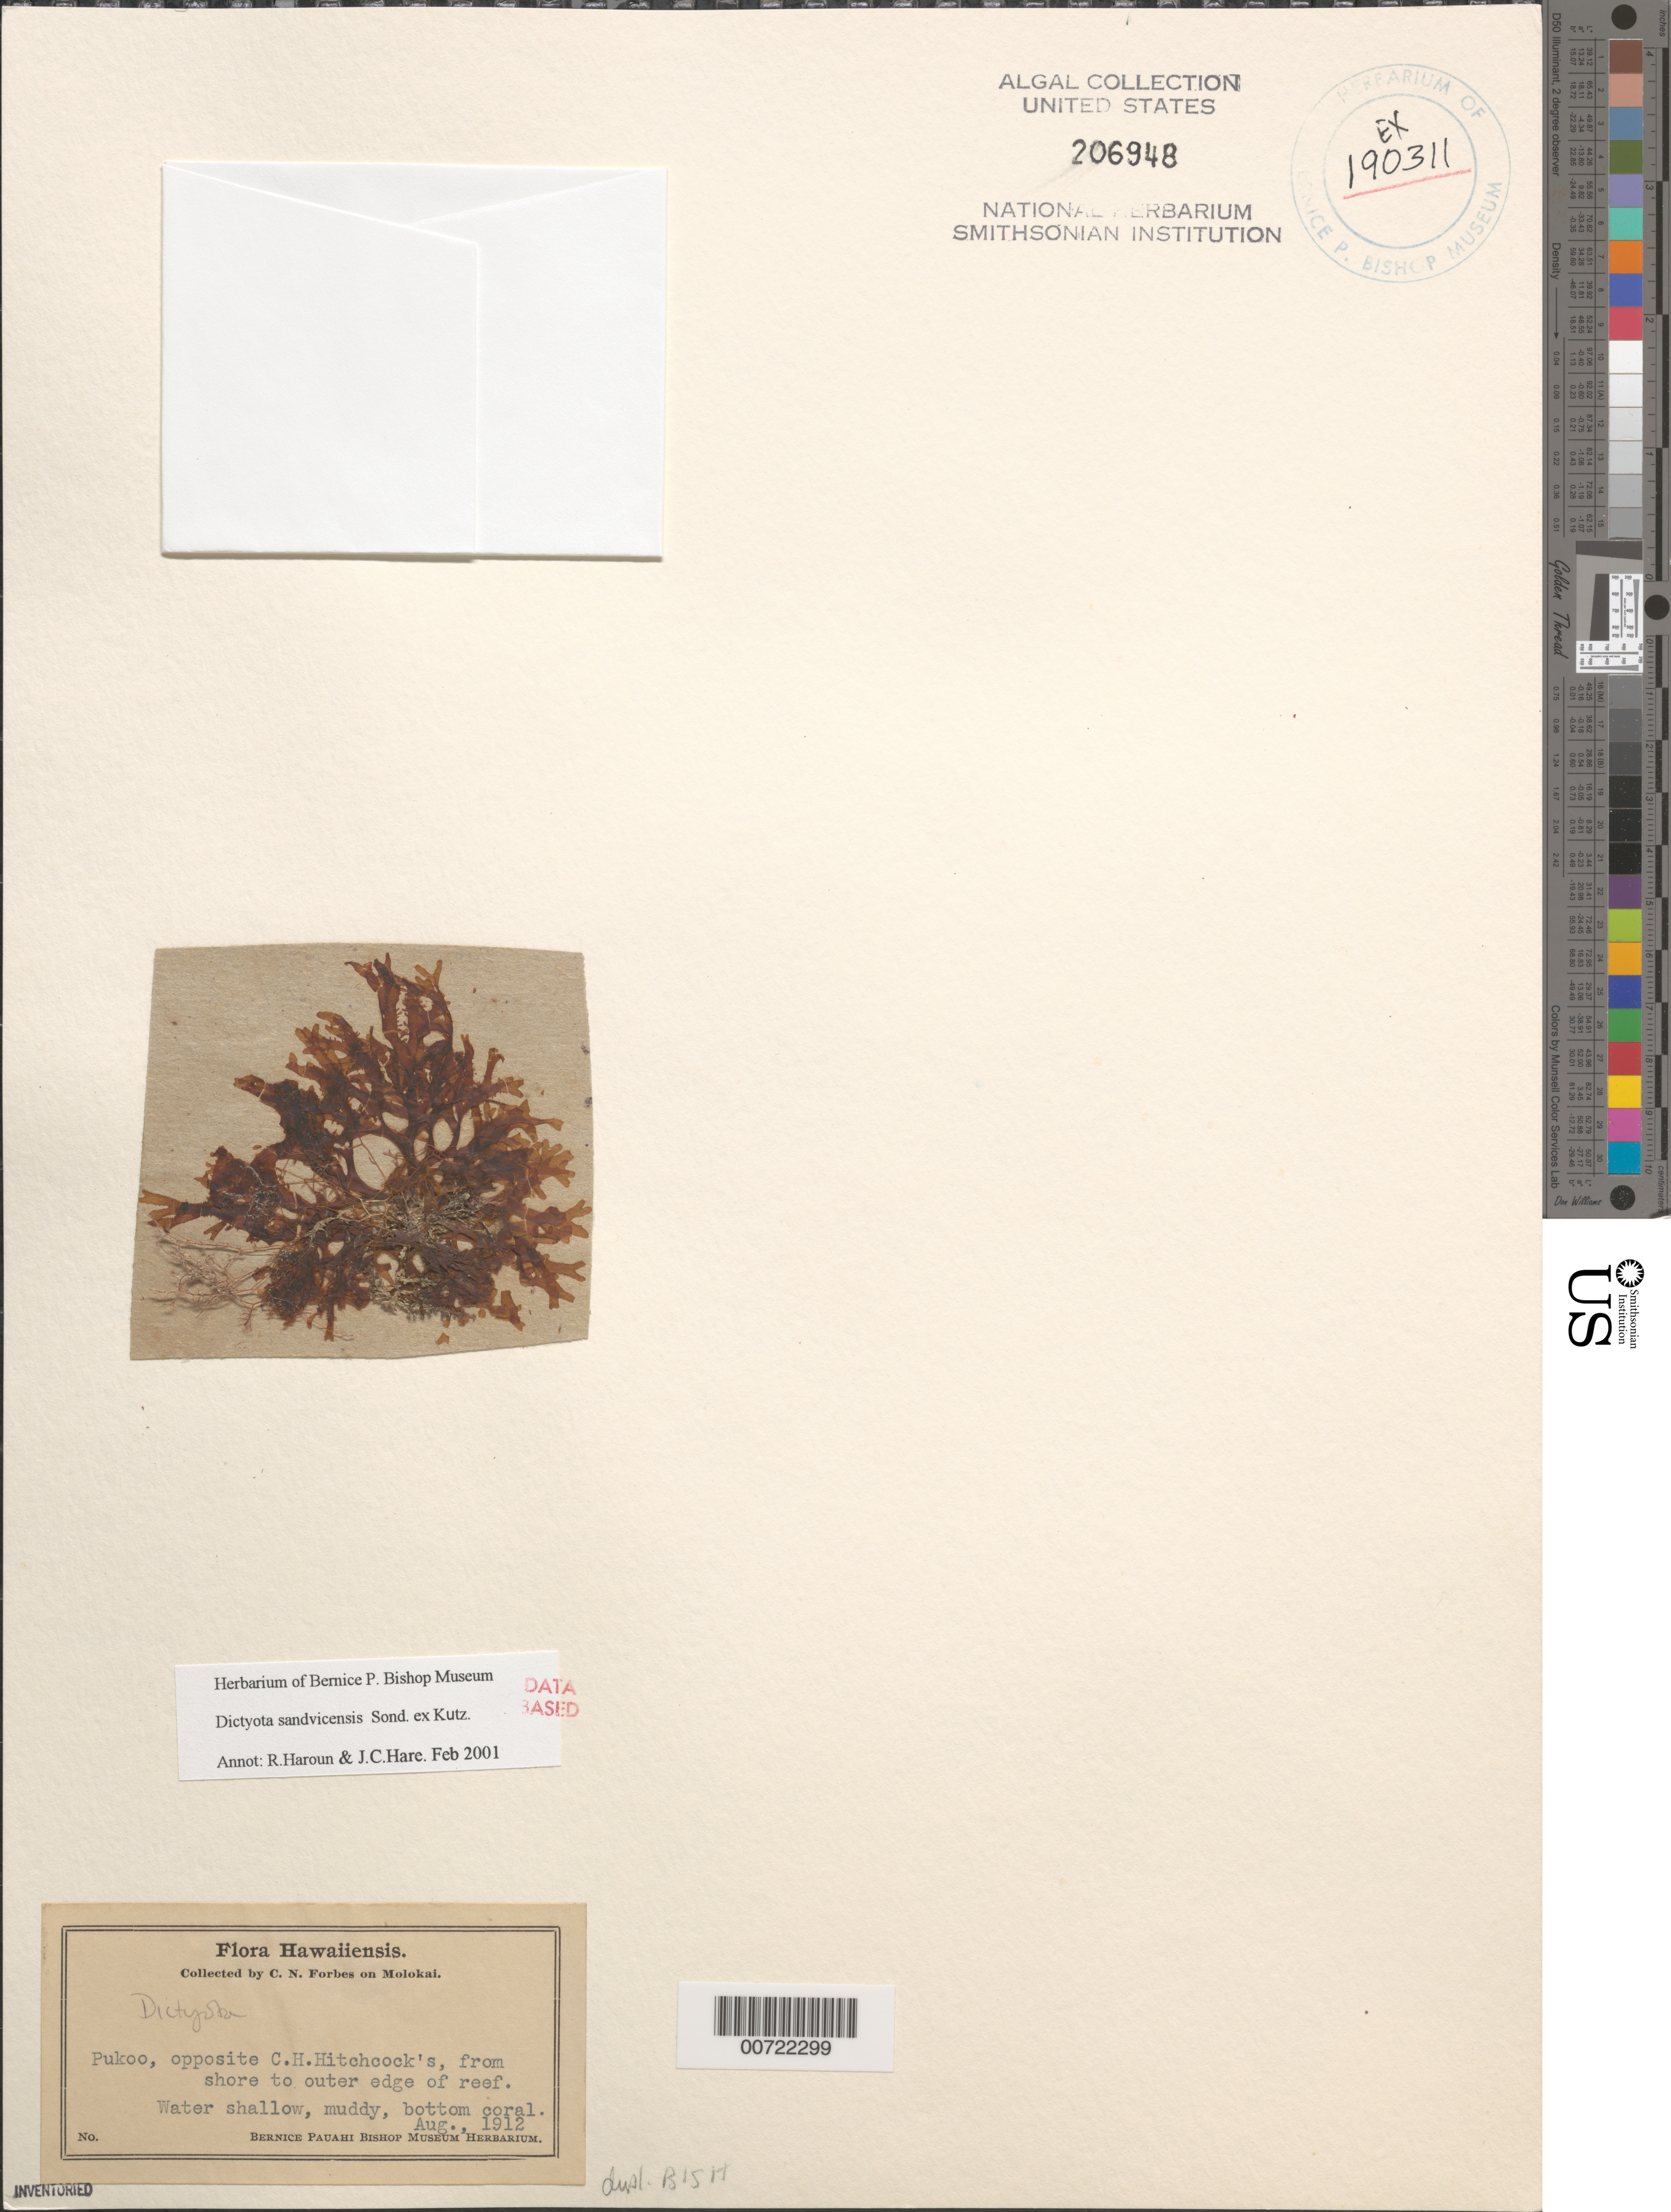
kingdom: Chromista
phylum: Ochrophyta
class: Phaeophyceae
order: Dictyotales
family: Dictyotaceae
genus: Dictyota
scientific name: Dictyota sandvicensis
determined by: Hare, Joan C.; Haroun, Ricardo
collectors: C. N. Forbes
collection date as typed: Aug 1912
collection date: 1912-08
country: United States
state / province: Hawaii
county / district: Maui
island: Moloka'i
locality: Pukoo opposite C.H. Hitchcock's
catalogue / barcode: US 206948